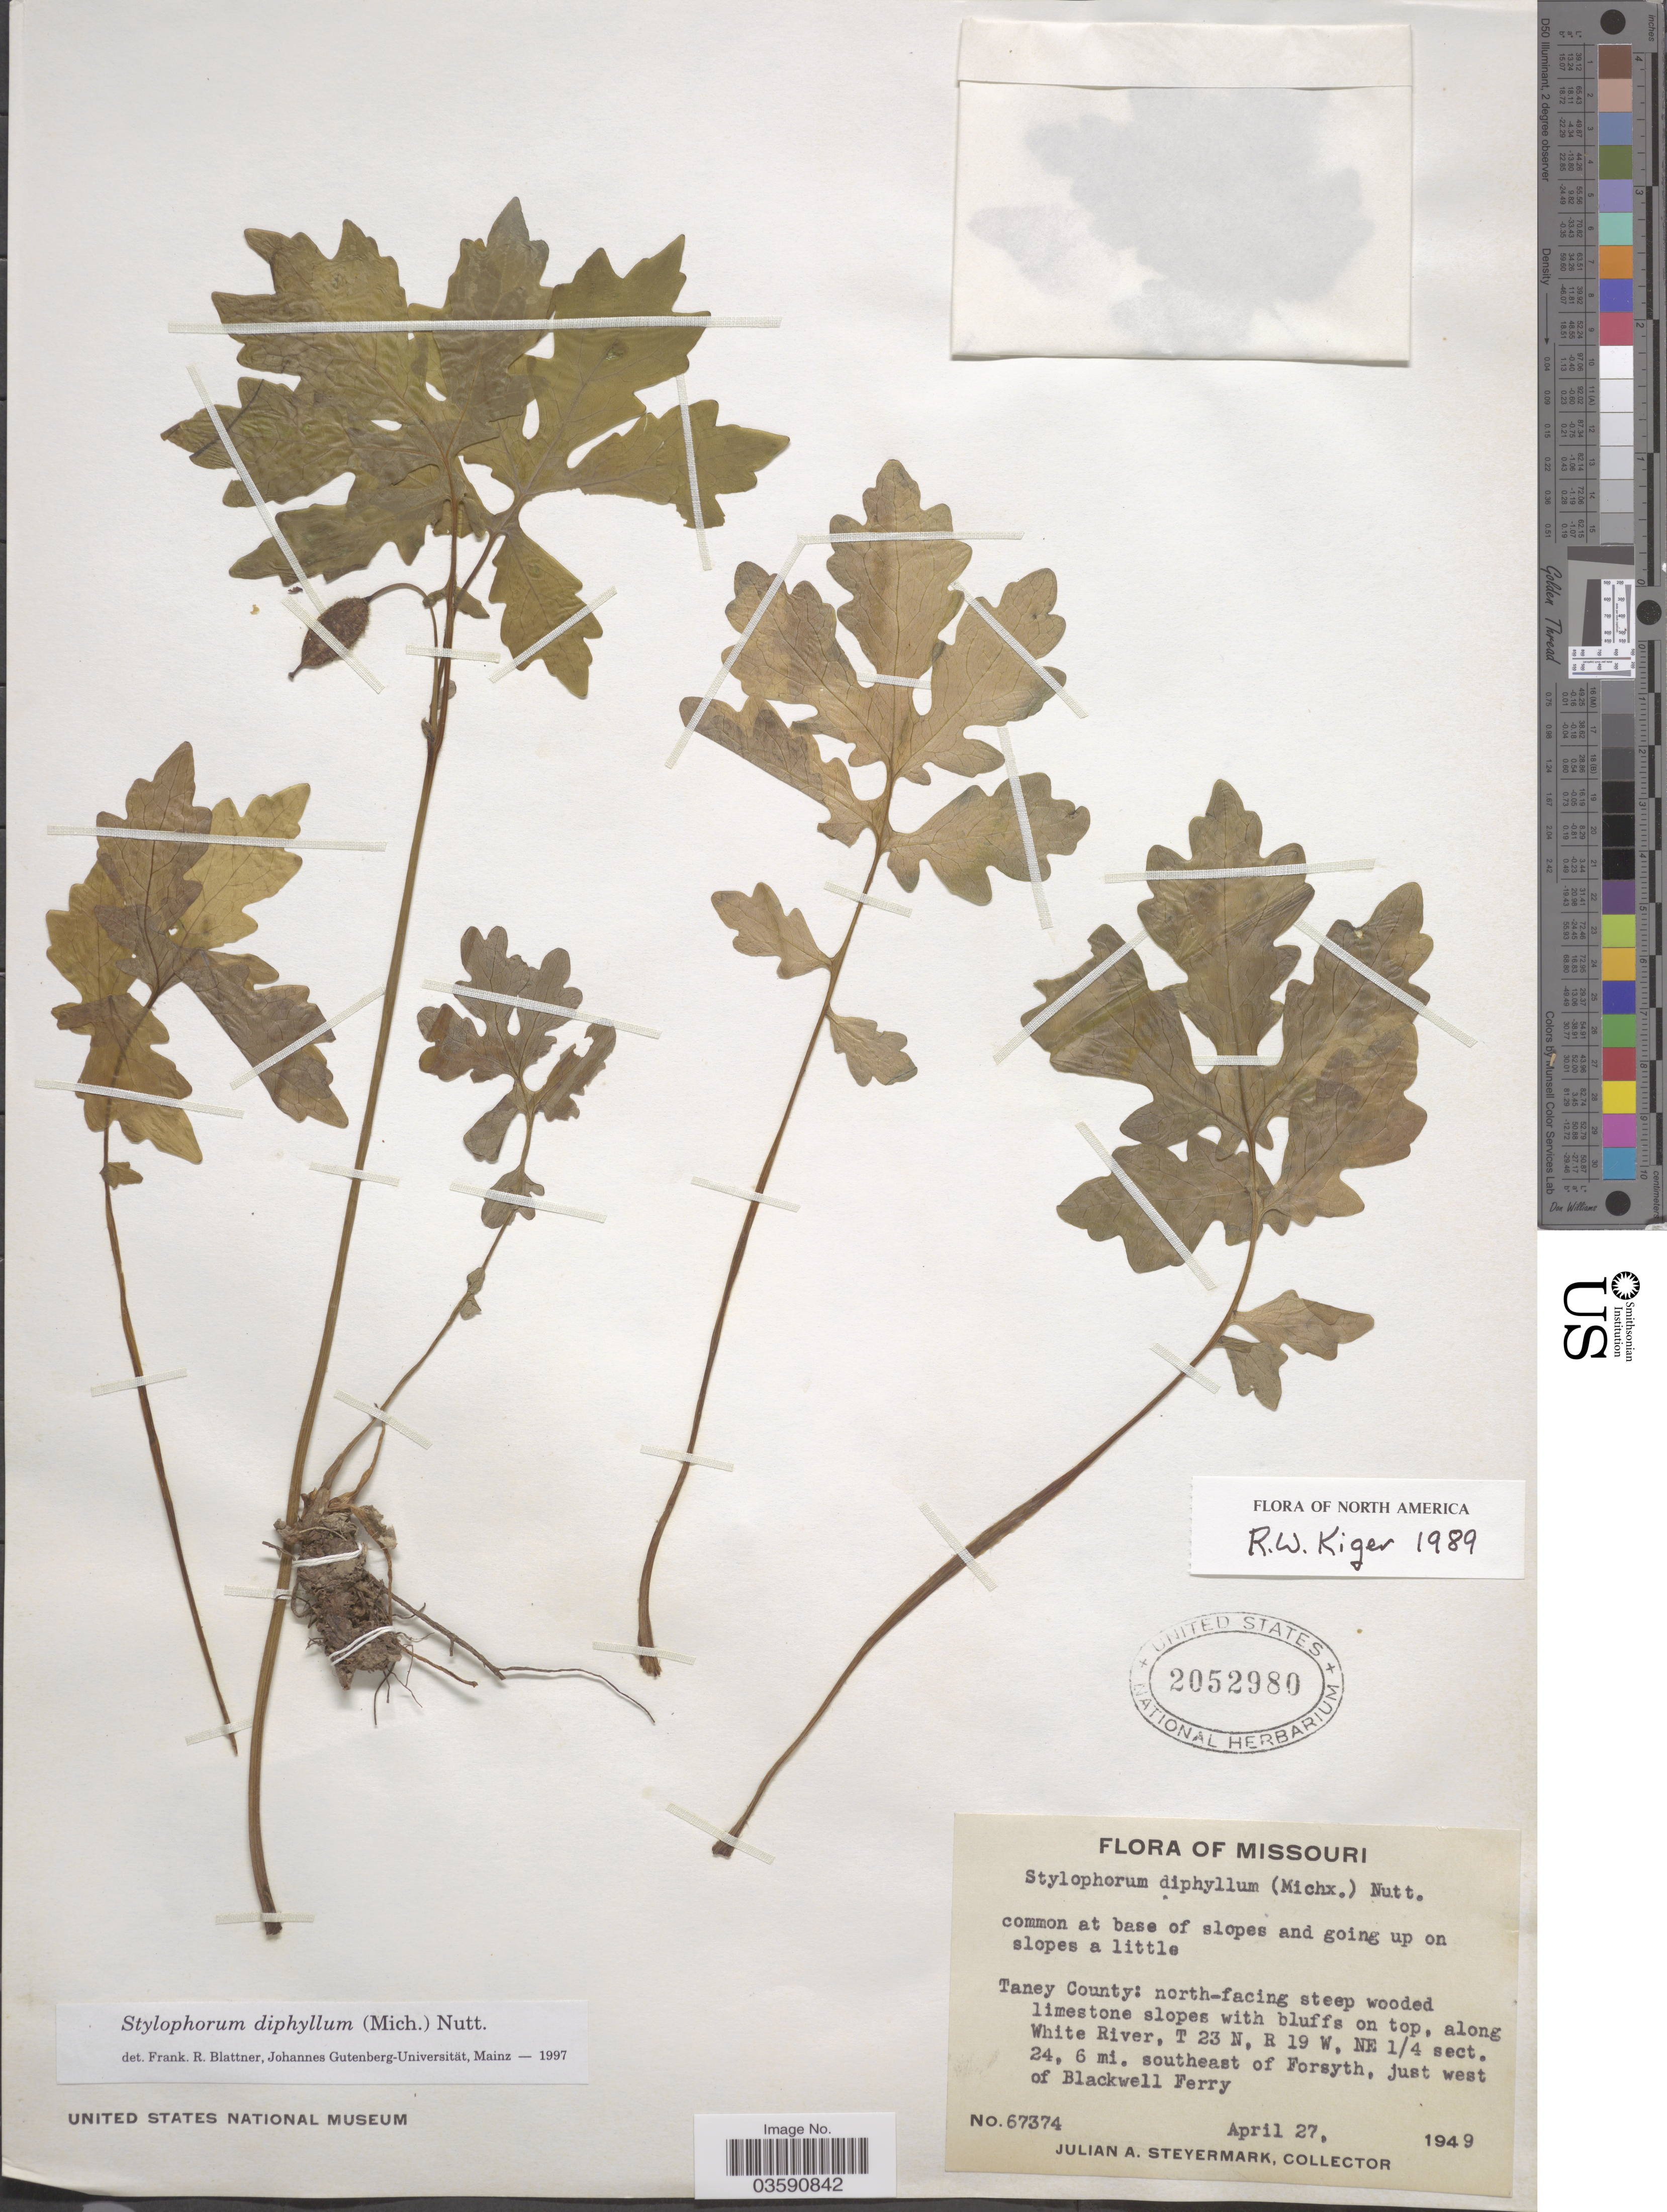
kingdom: Plantae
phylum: Tracheophyta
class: Magnoliopsida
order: Ranunculales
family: Papaveraceae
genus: Stylophorum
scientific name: Stylophorum diphyllum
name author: (Michx.) Nutt.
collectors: J. Steyermark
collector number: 67374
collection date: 1949-04-27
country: United States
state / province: Missouri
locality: Taney County: north-facing steep wooded limestone slopes with bluffs on top, along White River, T 23 N, R 19 W, NE ¼ sect. 24, 6 mi. southeast of Forsyth, just west of Blackwell Ferry.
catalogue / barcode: US 2052980